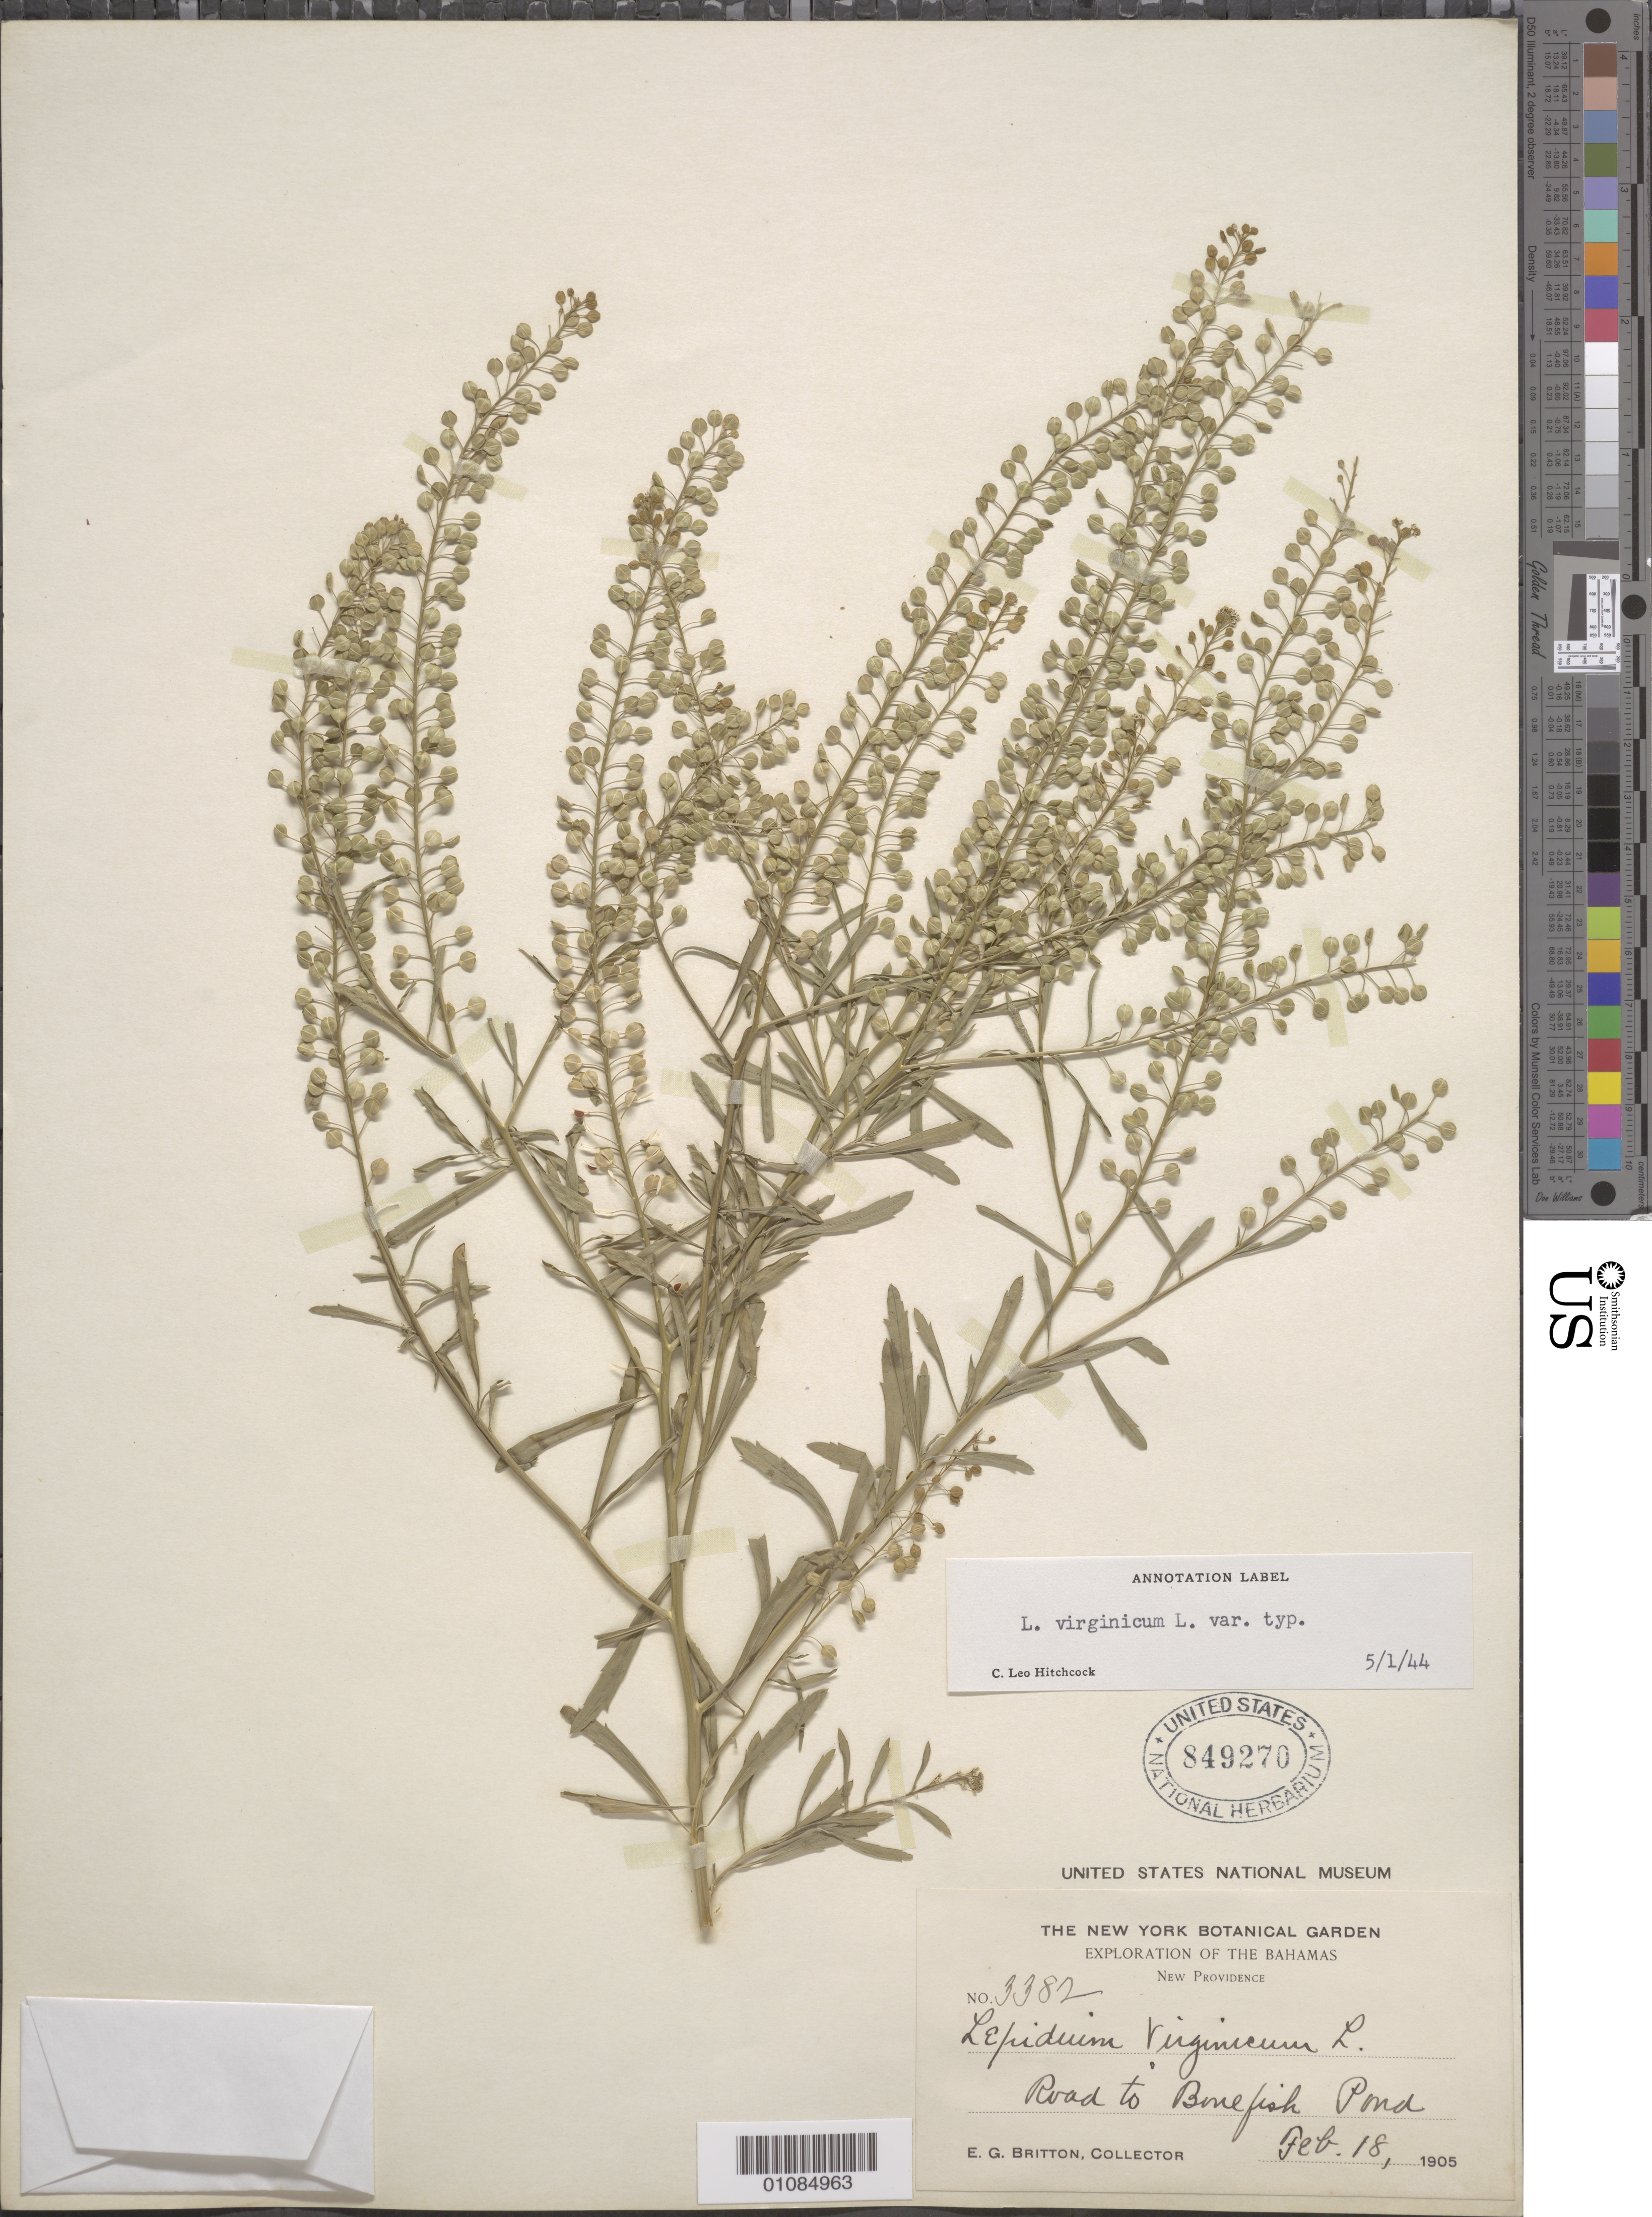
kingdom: Plantae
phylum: Tracheophyta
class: Magnoliopsida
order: Brassicales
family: Brassicaceae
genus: Lepidium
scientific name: Lepidium virginicum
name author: L.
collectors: E. G. Britton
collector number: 3382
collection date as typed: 18 Feb 1905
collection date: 1905-02-18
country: Bahamas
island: New Providence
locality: Road to Bonefish Pond, New Providence Bahamas.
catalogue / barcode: US 849270